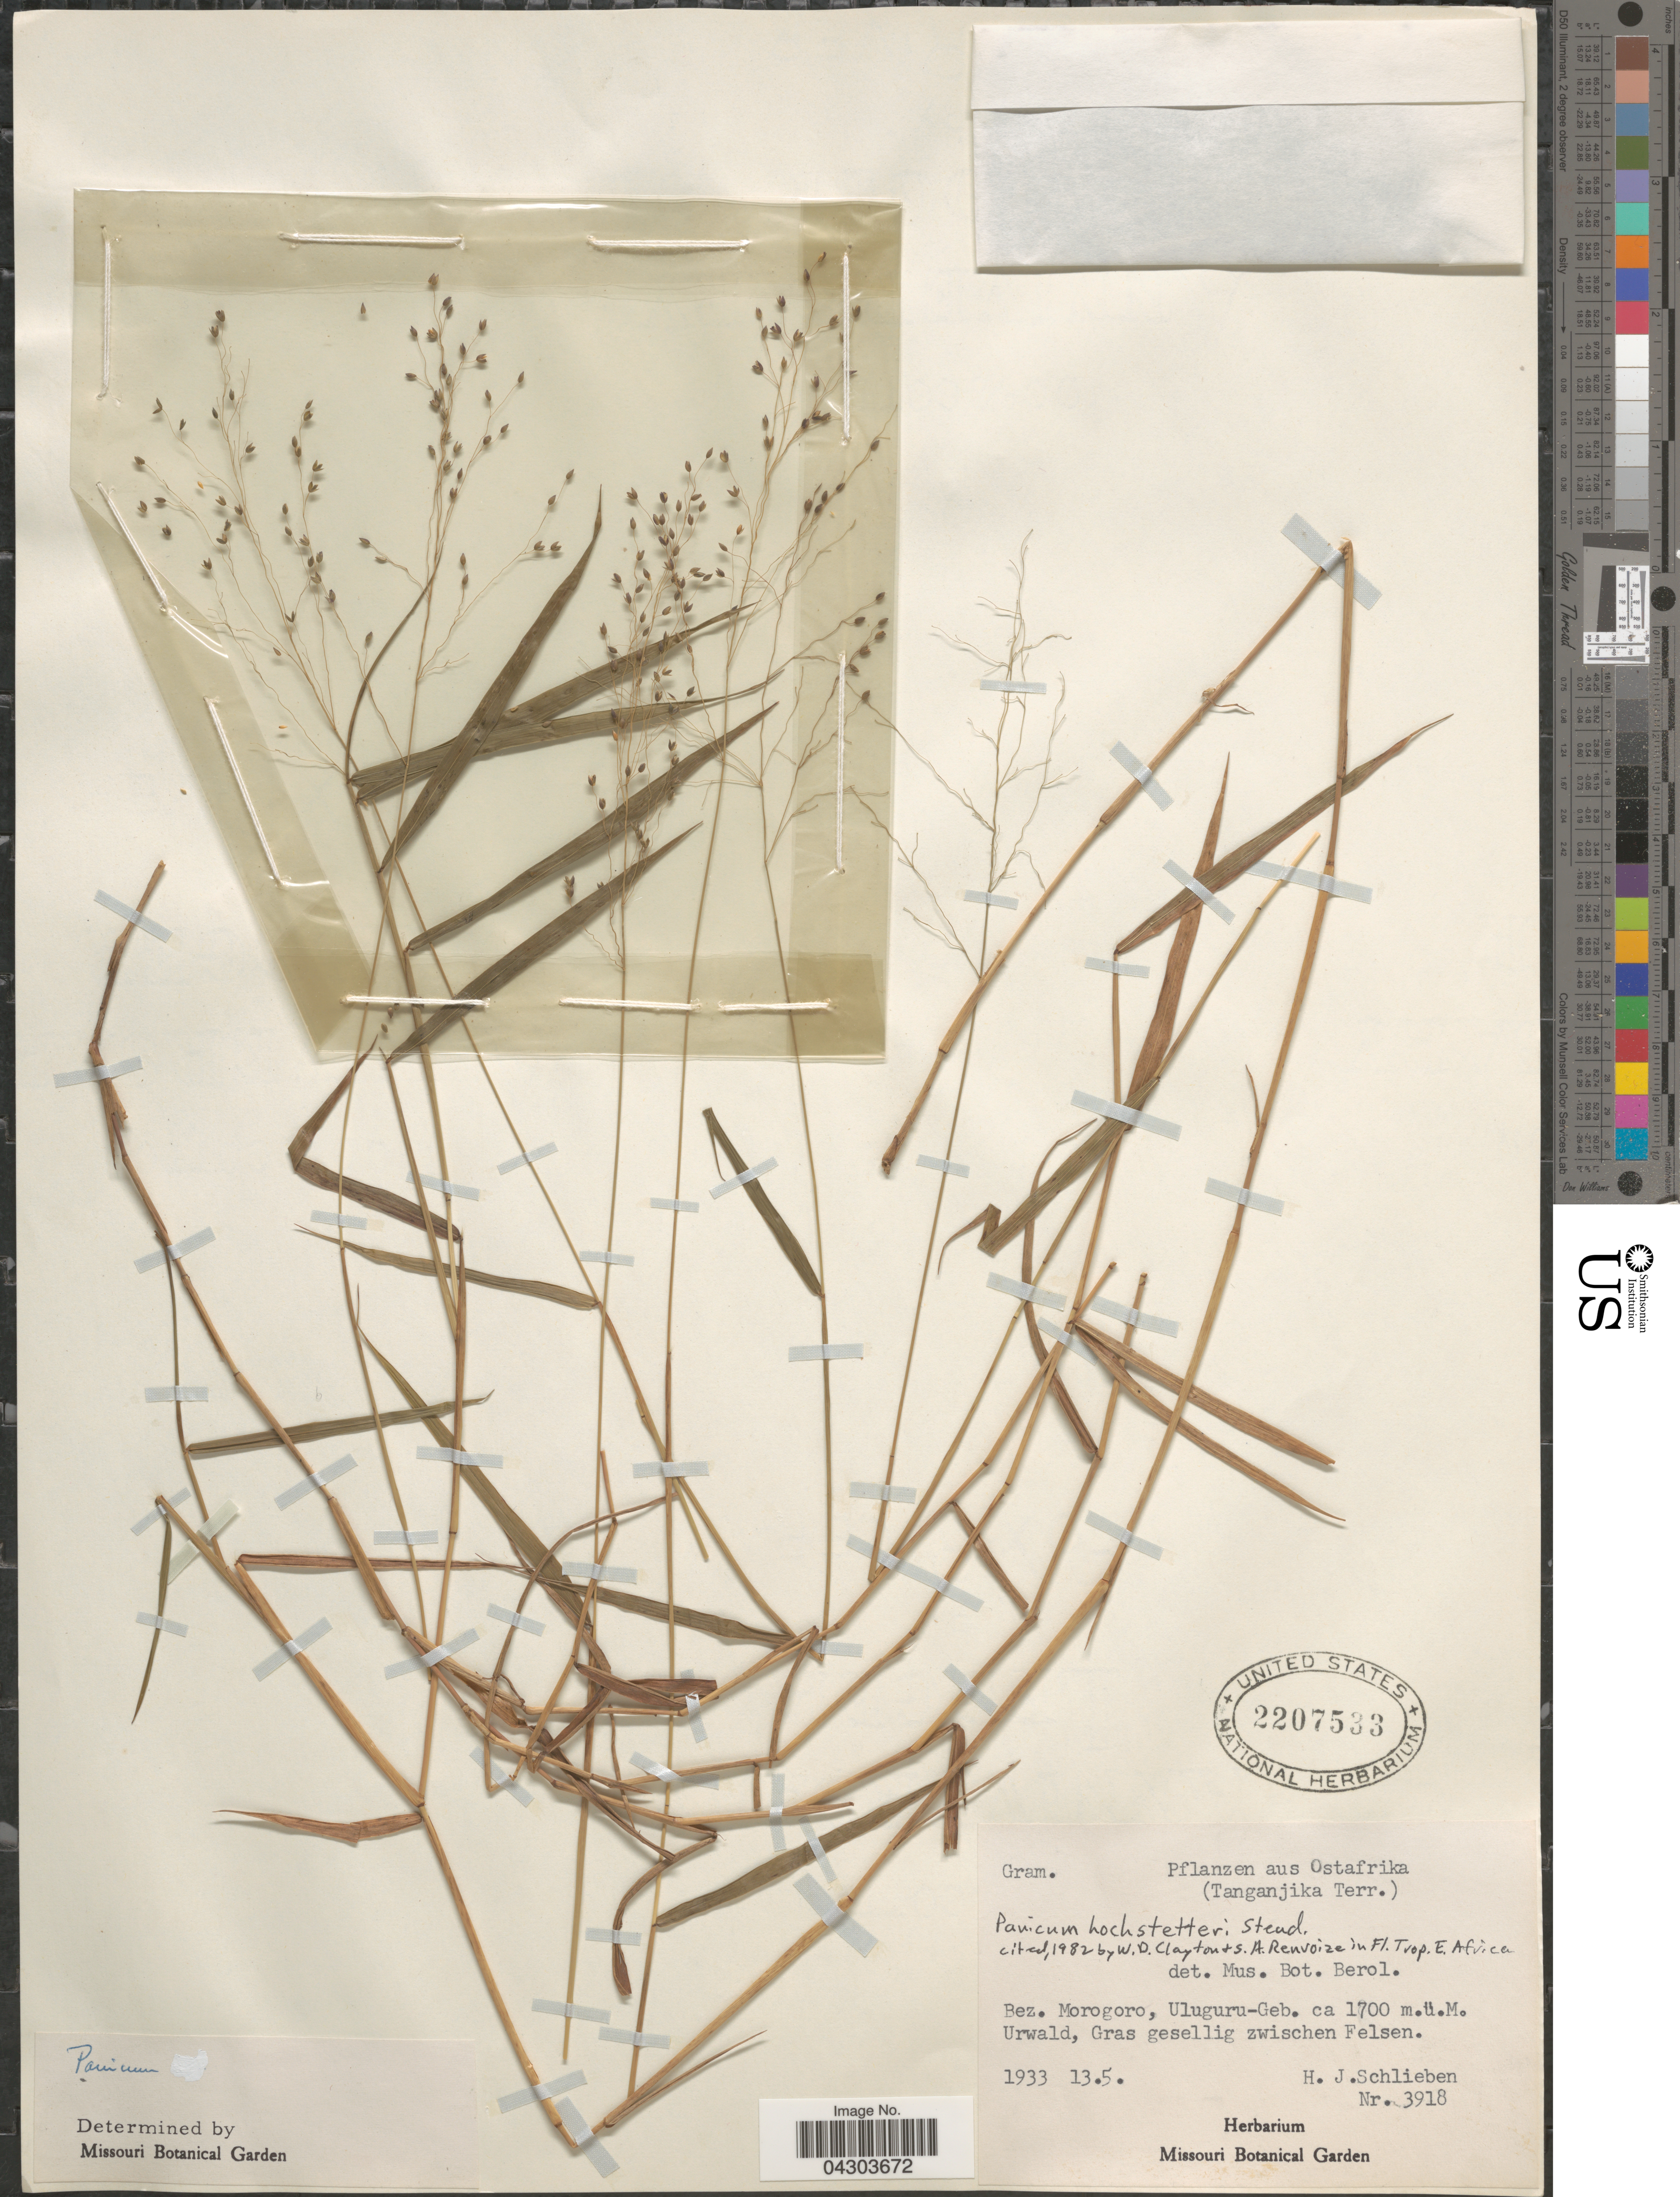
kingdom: Plantae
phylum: Tracheophyta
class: Liliopsida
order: Poales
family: Poaceae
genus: Panicum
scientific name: Panicum hochstetteri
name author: Steud.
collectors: H. J. Schlieben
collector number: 3918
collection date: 1933-05-13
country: Tanzania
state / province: Morogoro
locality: Ostafrika. (Tanganjika Terr.) Bez. Morogoro, Uluguru-Geb. Urwald, Gras gesellig zwischen Felsen.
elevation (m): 1700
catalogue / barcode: US 2207533